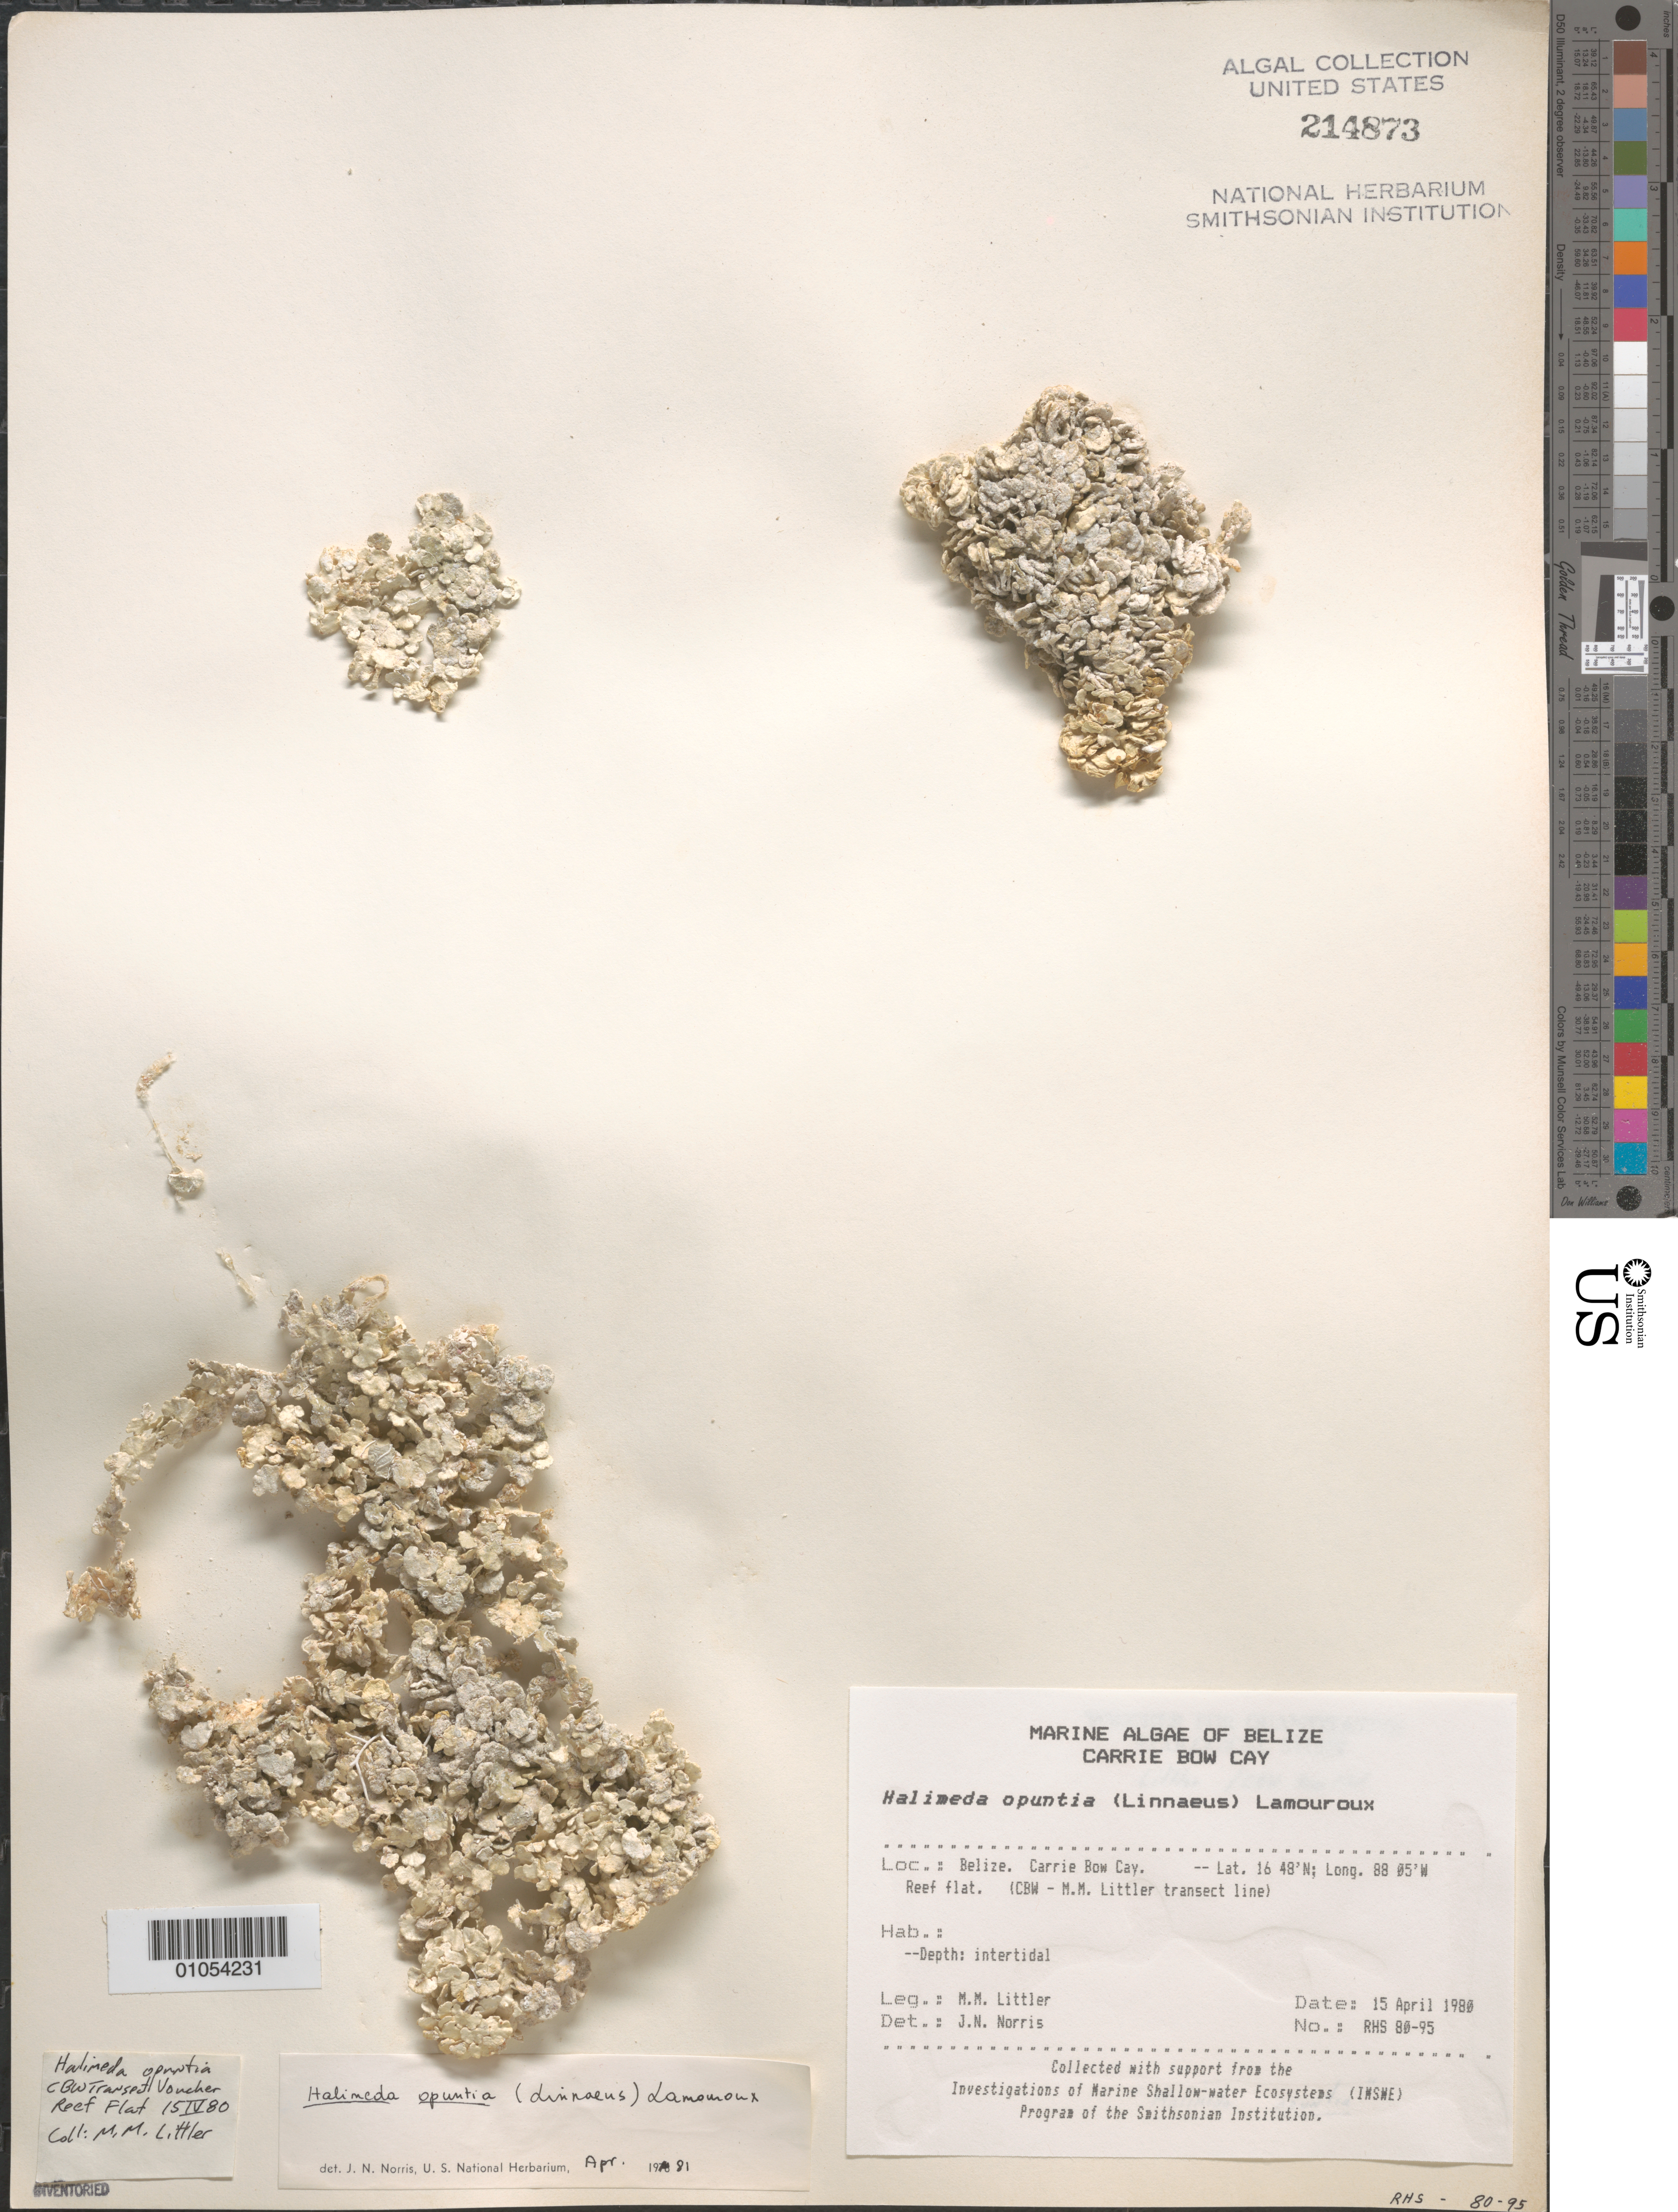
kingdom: Plantae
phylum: Chlorophyta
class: Ulvophyceae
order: Bryopsidales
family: Halimedaceae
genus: Halimeda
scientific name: Halimeda opuntia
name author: (L.) J.V.Lamouroux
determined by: Norris, James N.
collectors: M. M. Littler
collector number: RHS 80-95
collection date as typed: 15 Apr 1980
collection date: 1980-04-15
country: Belize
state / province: Stann Creek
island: Carrie Bow Cay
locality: Reef flat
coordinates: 16 48'N, 88 05'W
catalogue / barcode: US 214873